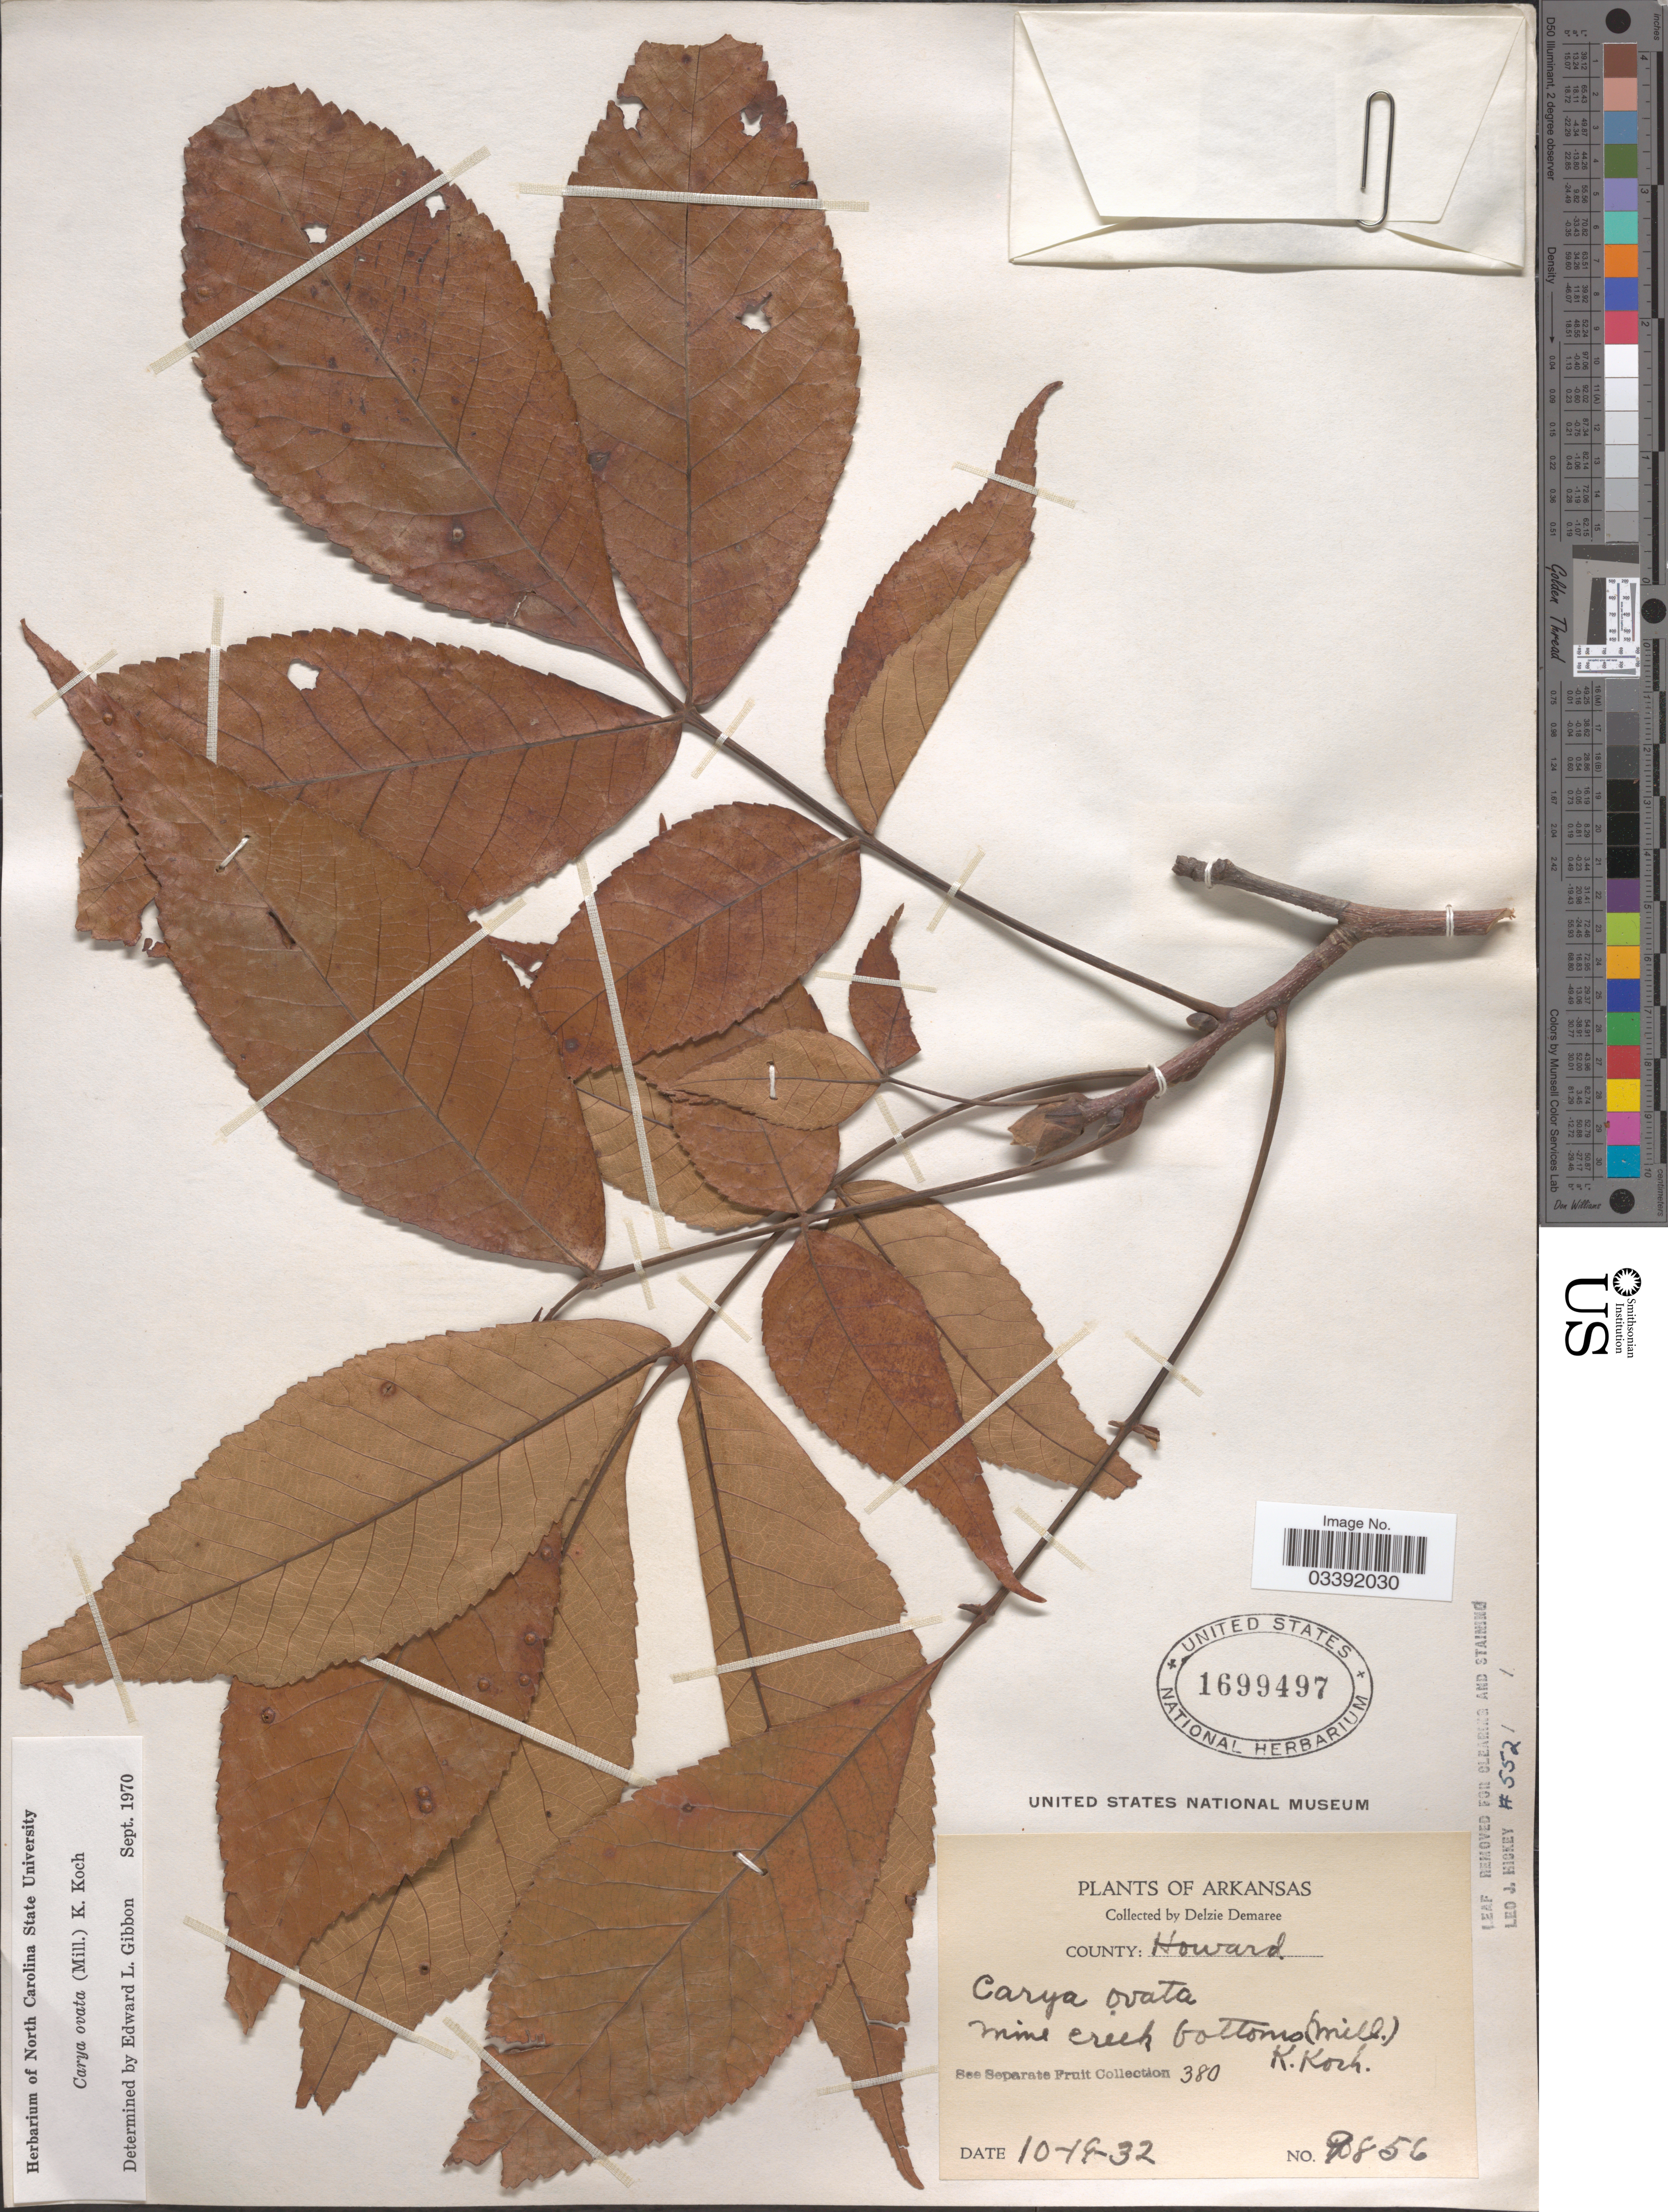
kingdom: Plantae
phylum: Tracheophyta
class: Magnoliopsida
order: Fagales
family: Juglandaceae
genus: Carya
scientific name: Carya ovata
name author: (Mill.) K. Koch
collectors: D. Demaree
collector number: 9856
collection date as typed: Transcribed d/m/y: 19/10/32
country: United States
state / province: Arkansas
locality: County: Howard. Mine Creek bottoms (mill. [interpreted]).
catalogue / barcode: US 1699497